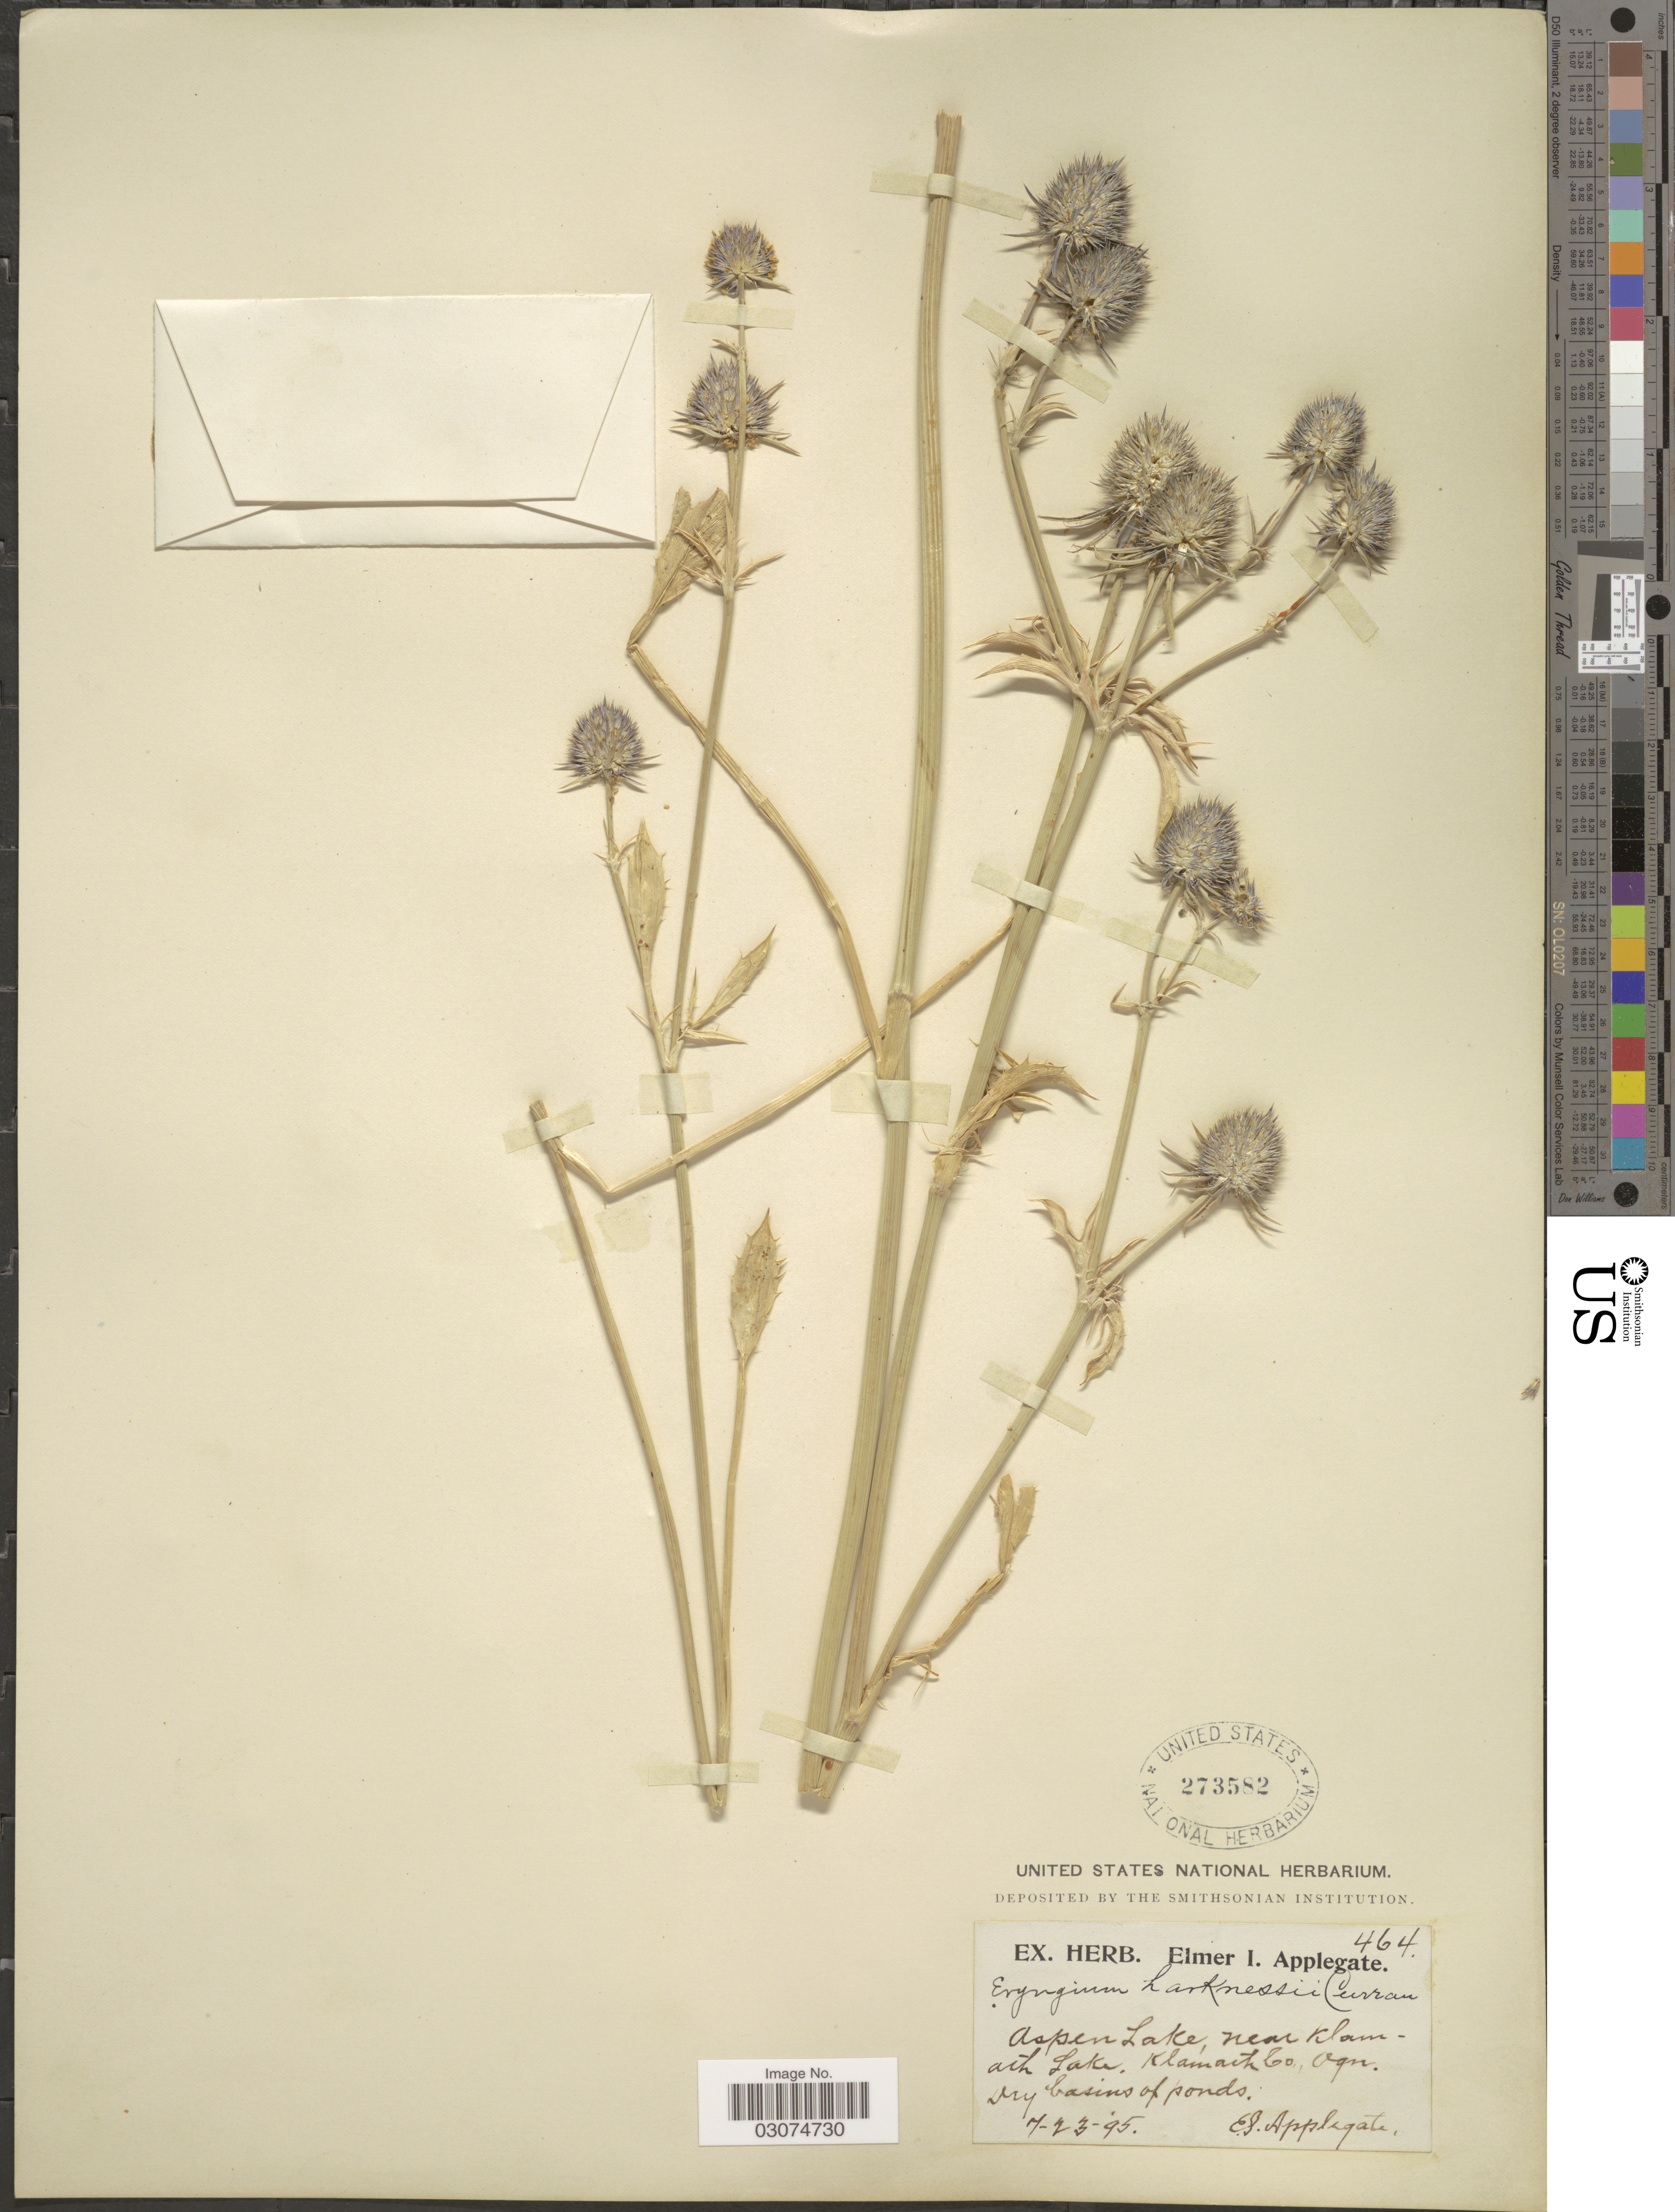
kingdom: Plantae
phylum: Tracheophyta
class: Magnoliopsida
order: Apiales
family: Apiaceae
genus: Eryngium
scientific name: Eryngium articulatum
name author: Hook.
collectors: E. I. Applegate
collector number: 464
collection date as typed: Transcribed d/m/y: 23/7/95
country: United States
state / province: Oregon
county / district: Klamath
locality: Aspen Lake, near Klamath Lake, Klamath Co., Ogn. Dry basin of ponds.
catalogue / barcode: US 273582